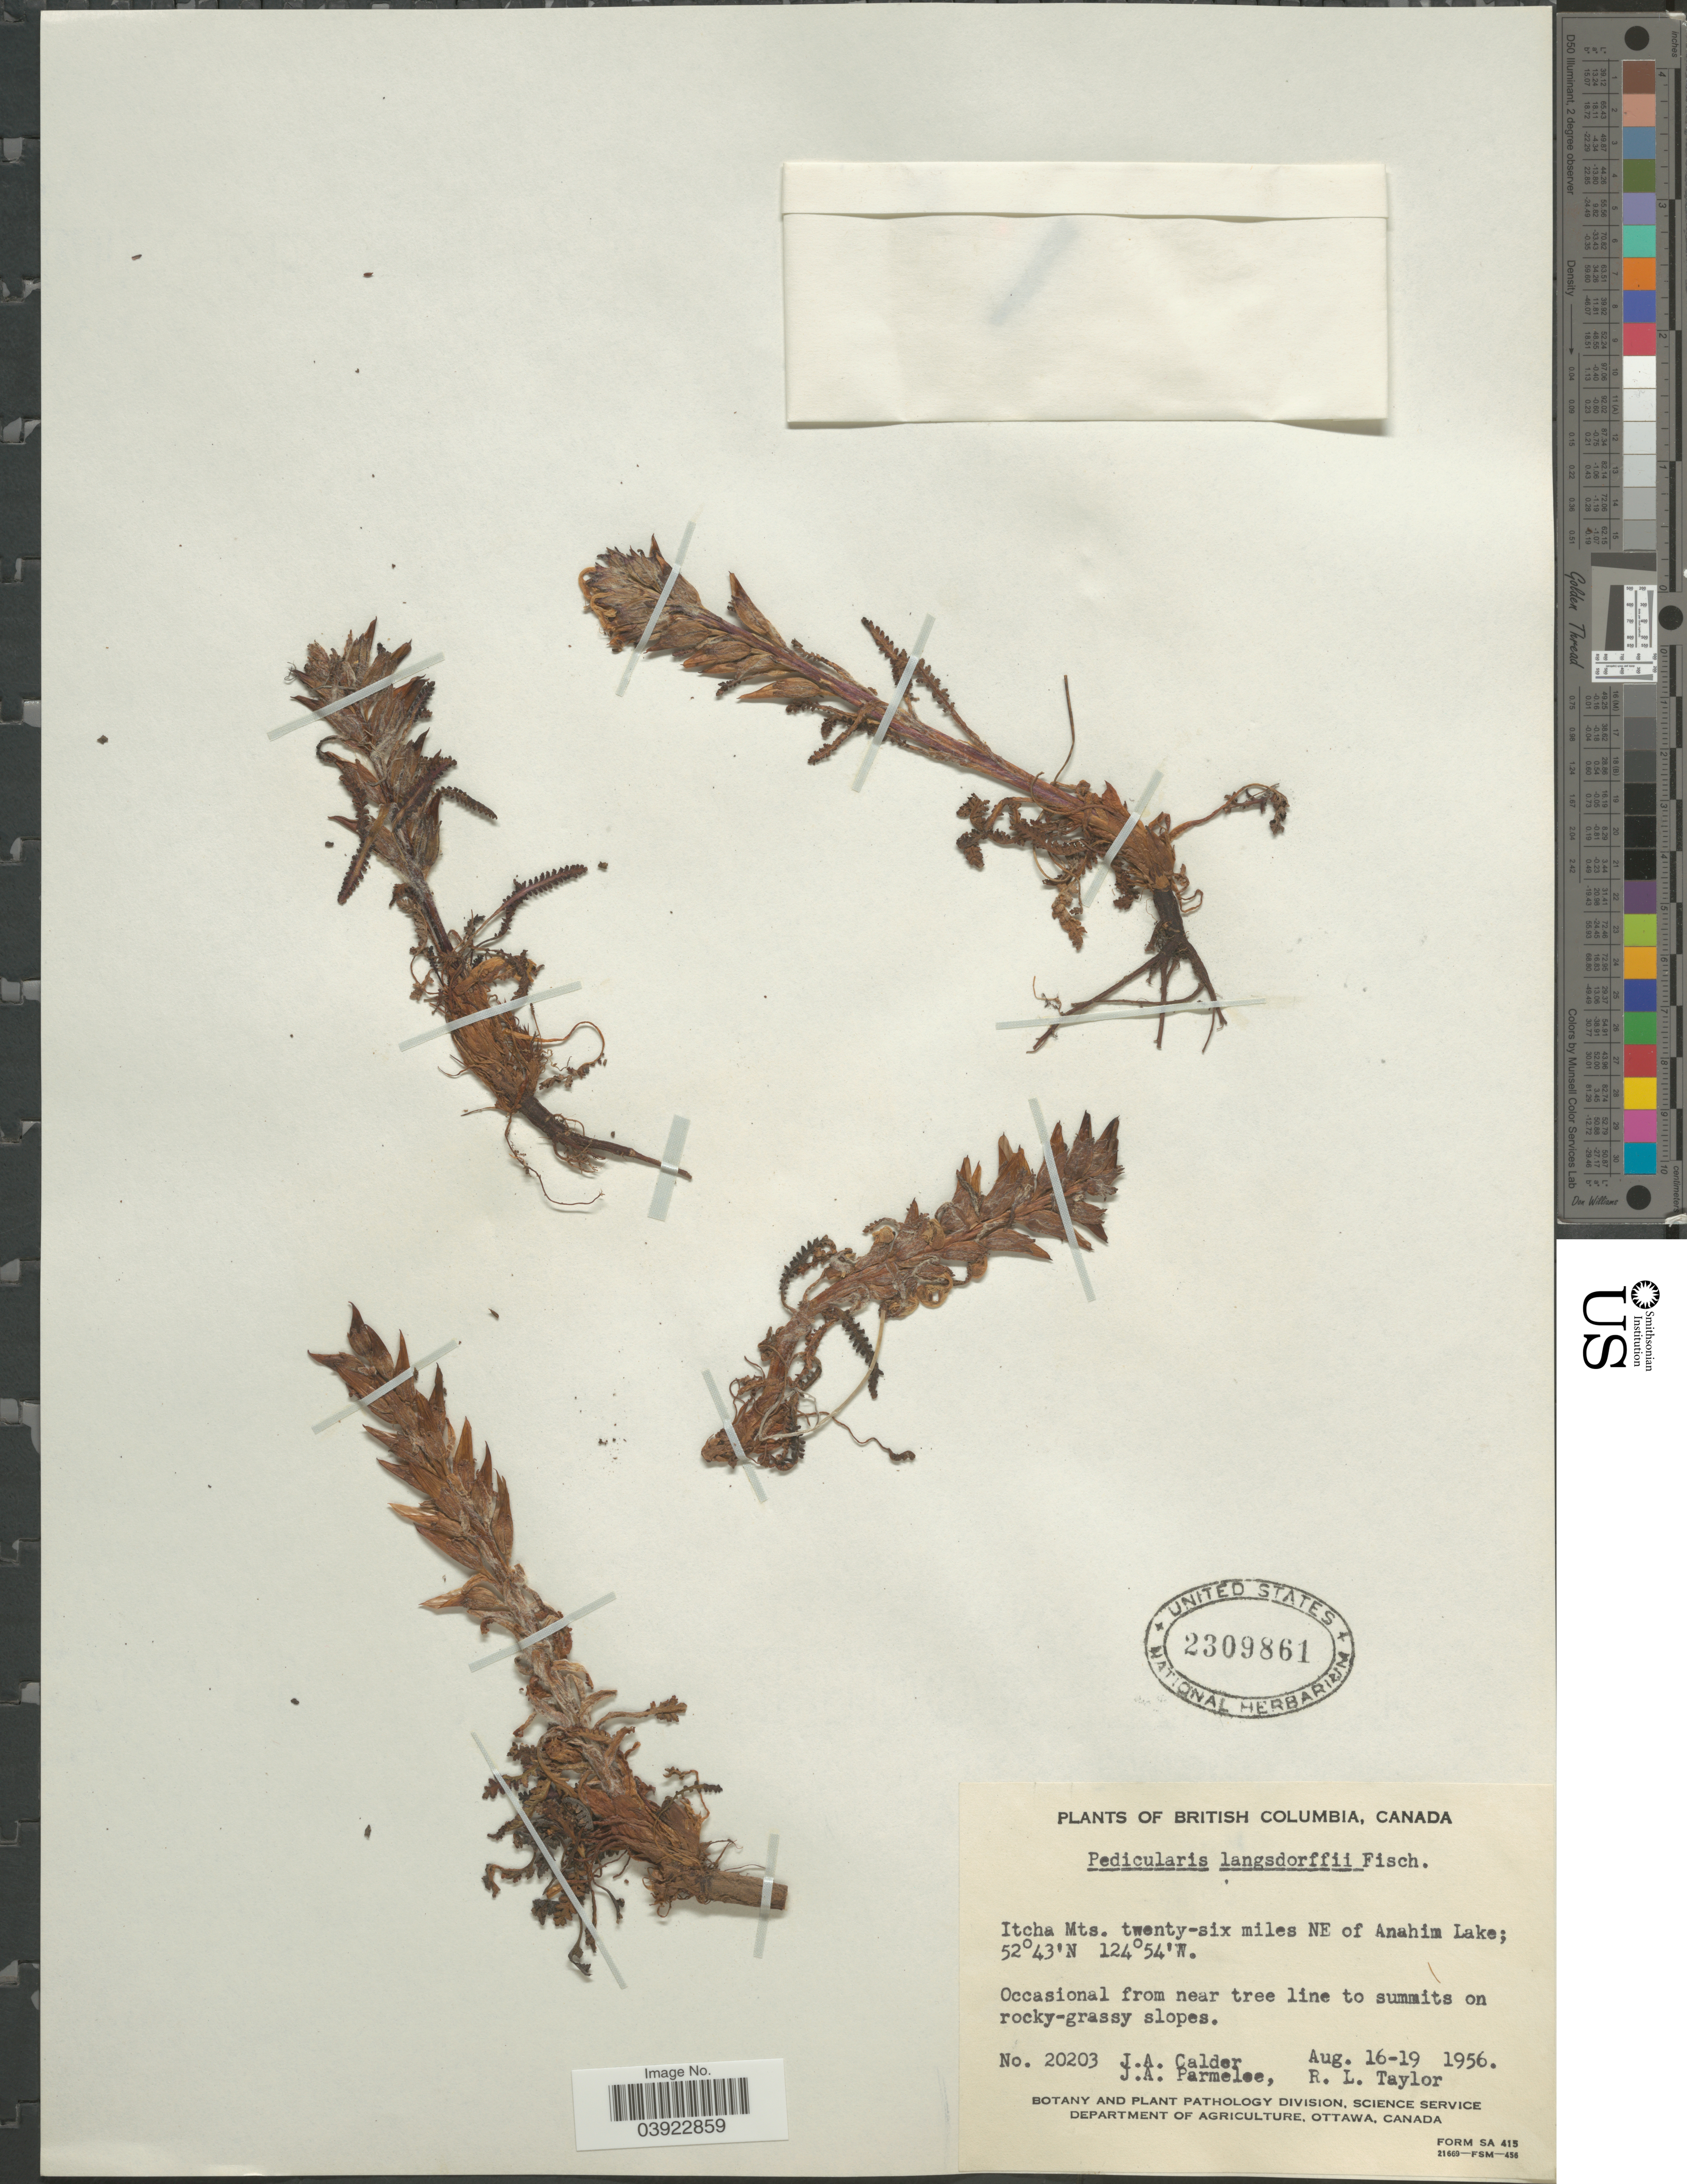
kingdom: Plantae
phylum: Tracheophyta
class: Magnoliopsida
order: Lamiales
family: Orobanchaceae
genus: Pedicularis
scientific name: Pedicularis langsdorffii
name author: Fisch. ex Steven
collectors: J. A. Calder, J. A. Parmelee & R. Taylor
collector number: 20203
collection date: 1956-08-16/1956-08-19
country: Canada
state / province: British Columbia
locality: Itcha Mts. twenty-six miles NE of Anahim Lake.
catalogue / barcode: US 2309861